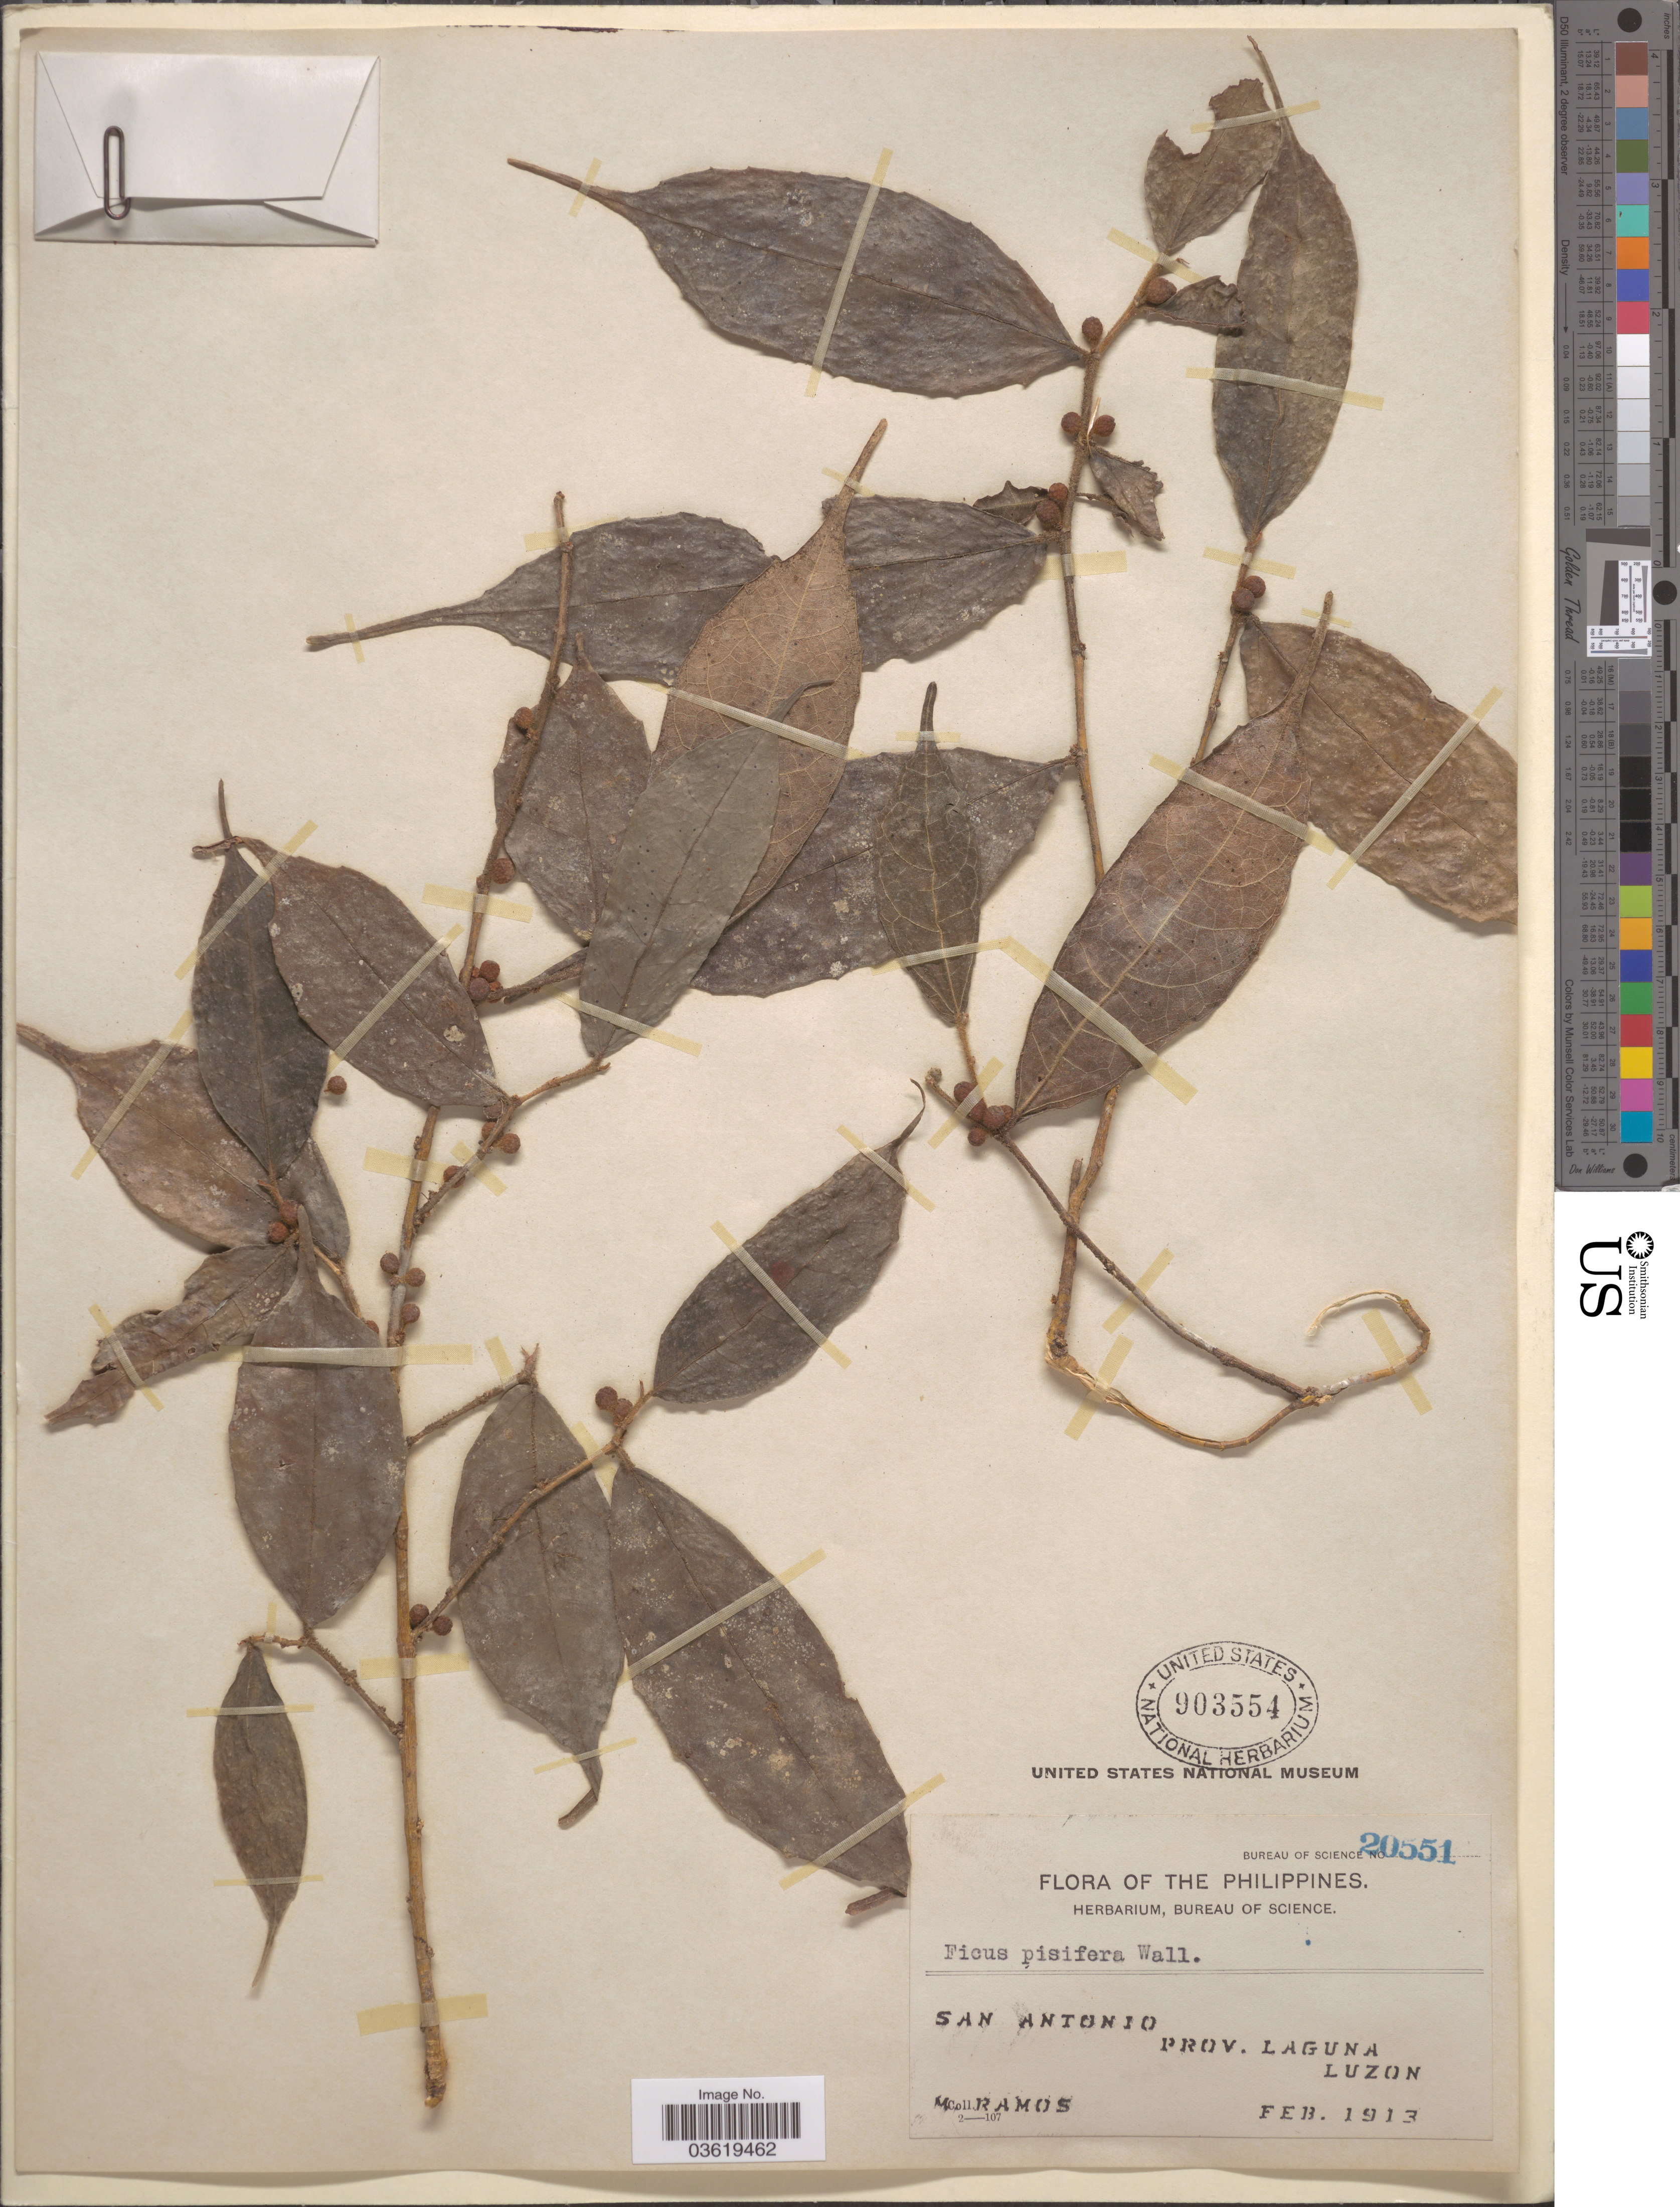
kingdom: Plantae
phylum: Tracheophyta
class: Magnoliopsida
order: Rosales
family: Moraceae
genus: Ficus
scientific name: Ficus pisifera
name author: Wall.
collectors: M. Ramos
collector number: Bureau of Science 20551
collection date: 1913-02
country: Philippines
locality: San Antonio. Prov. Laguna. Luzon.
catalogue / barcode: US 903554